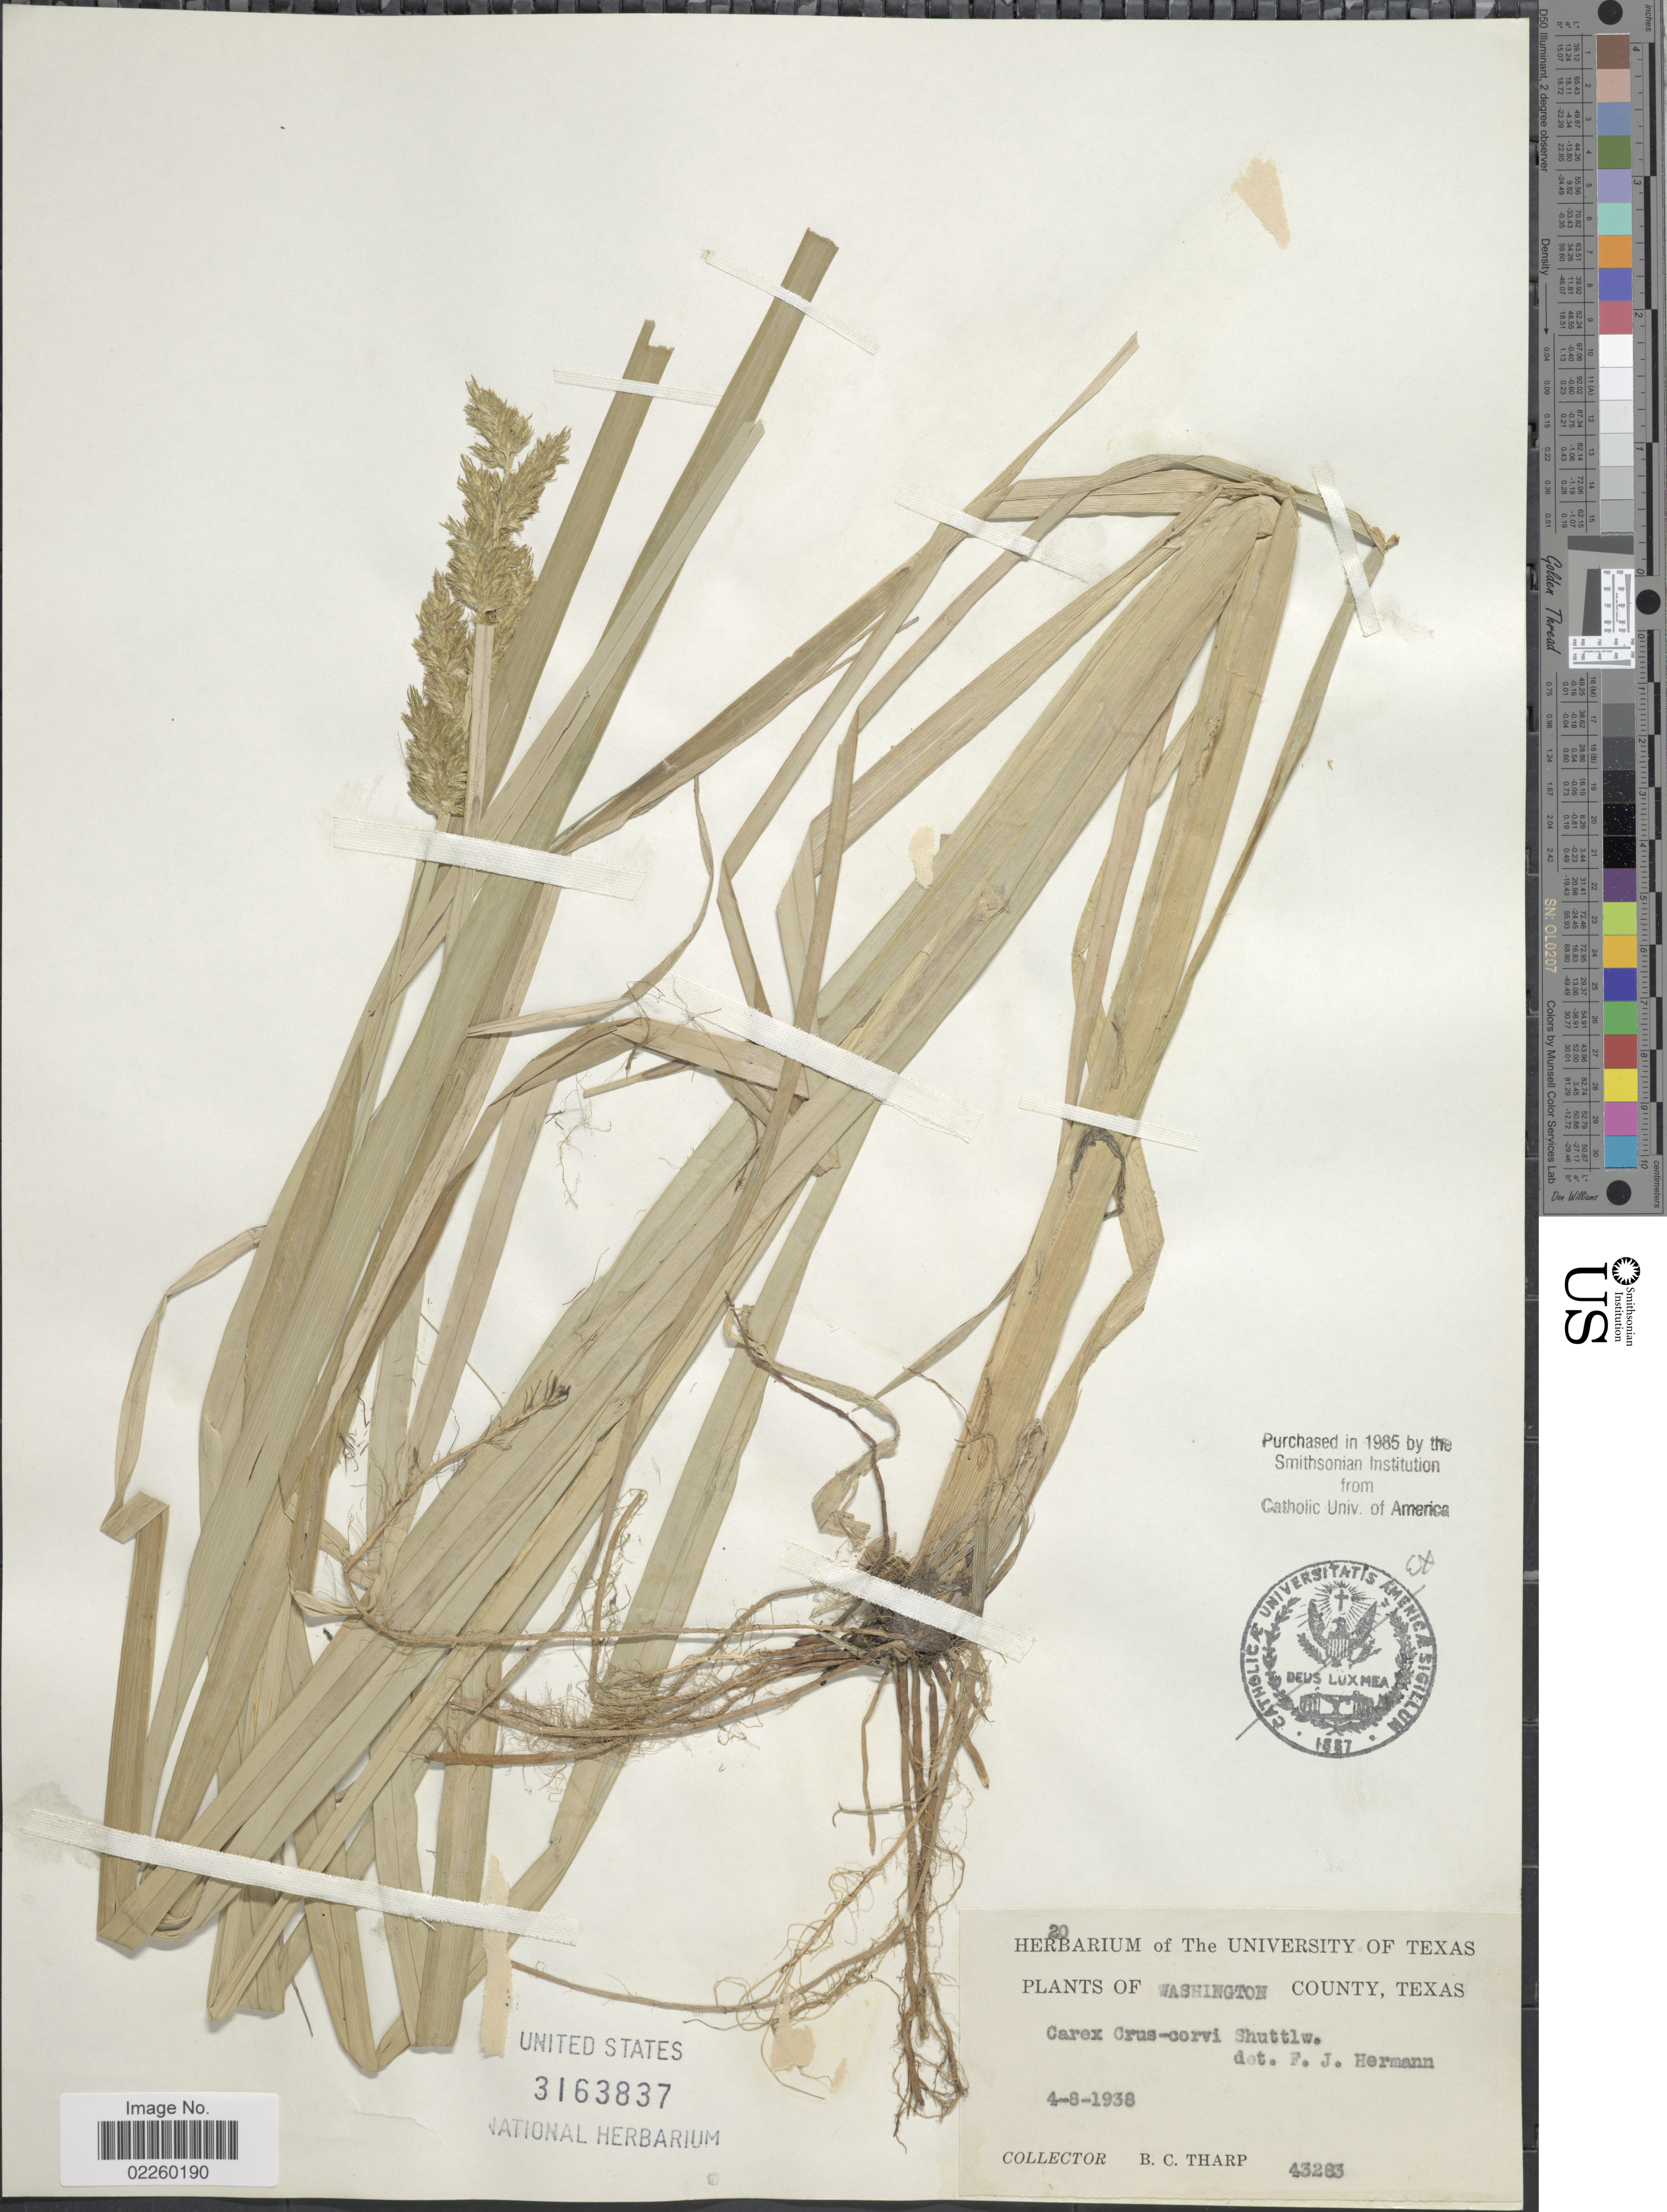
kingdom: Plantae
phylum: Tracheophyta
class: Liliopsida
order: Poales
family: Cyperaceae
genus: Carex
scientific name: Carex crus-corvi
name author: Shuttlew. ex Kunze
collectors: B. C. Tharp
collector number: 43263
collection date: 1938-04-08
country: United States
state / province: Texas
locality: Washington County.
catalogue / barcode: US 3163837